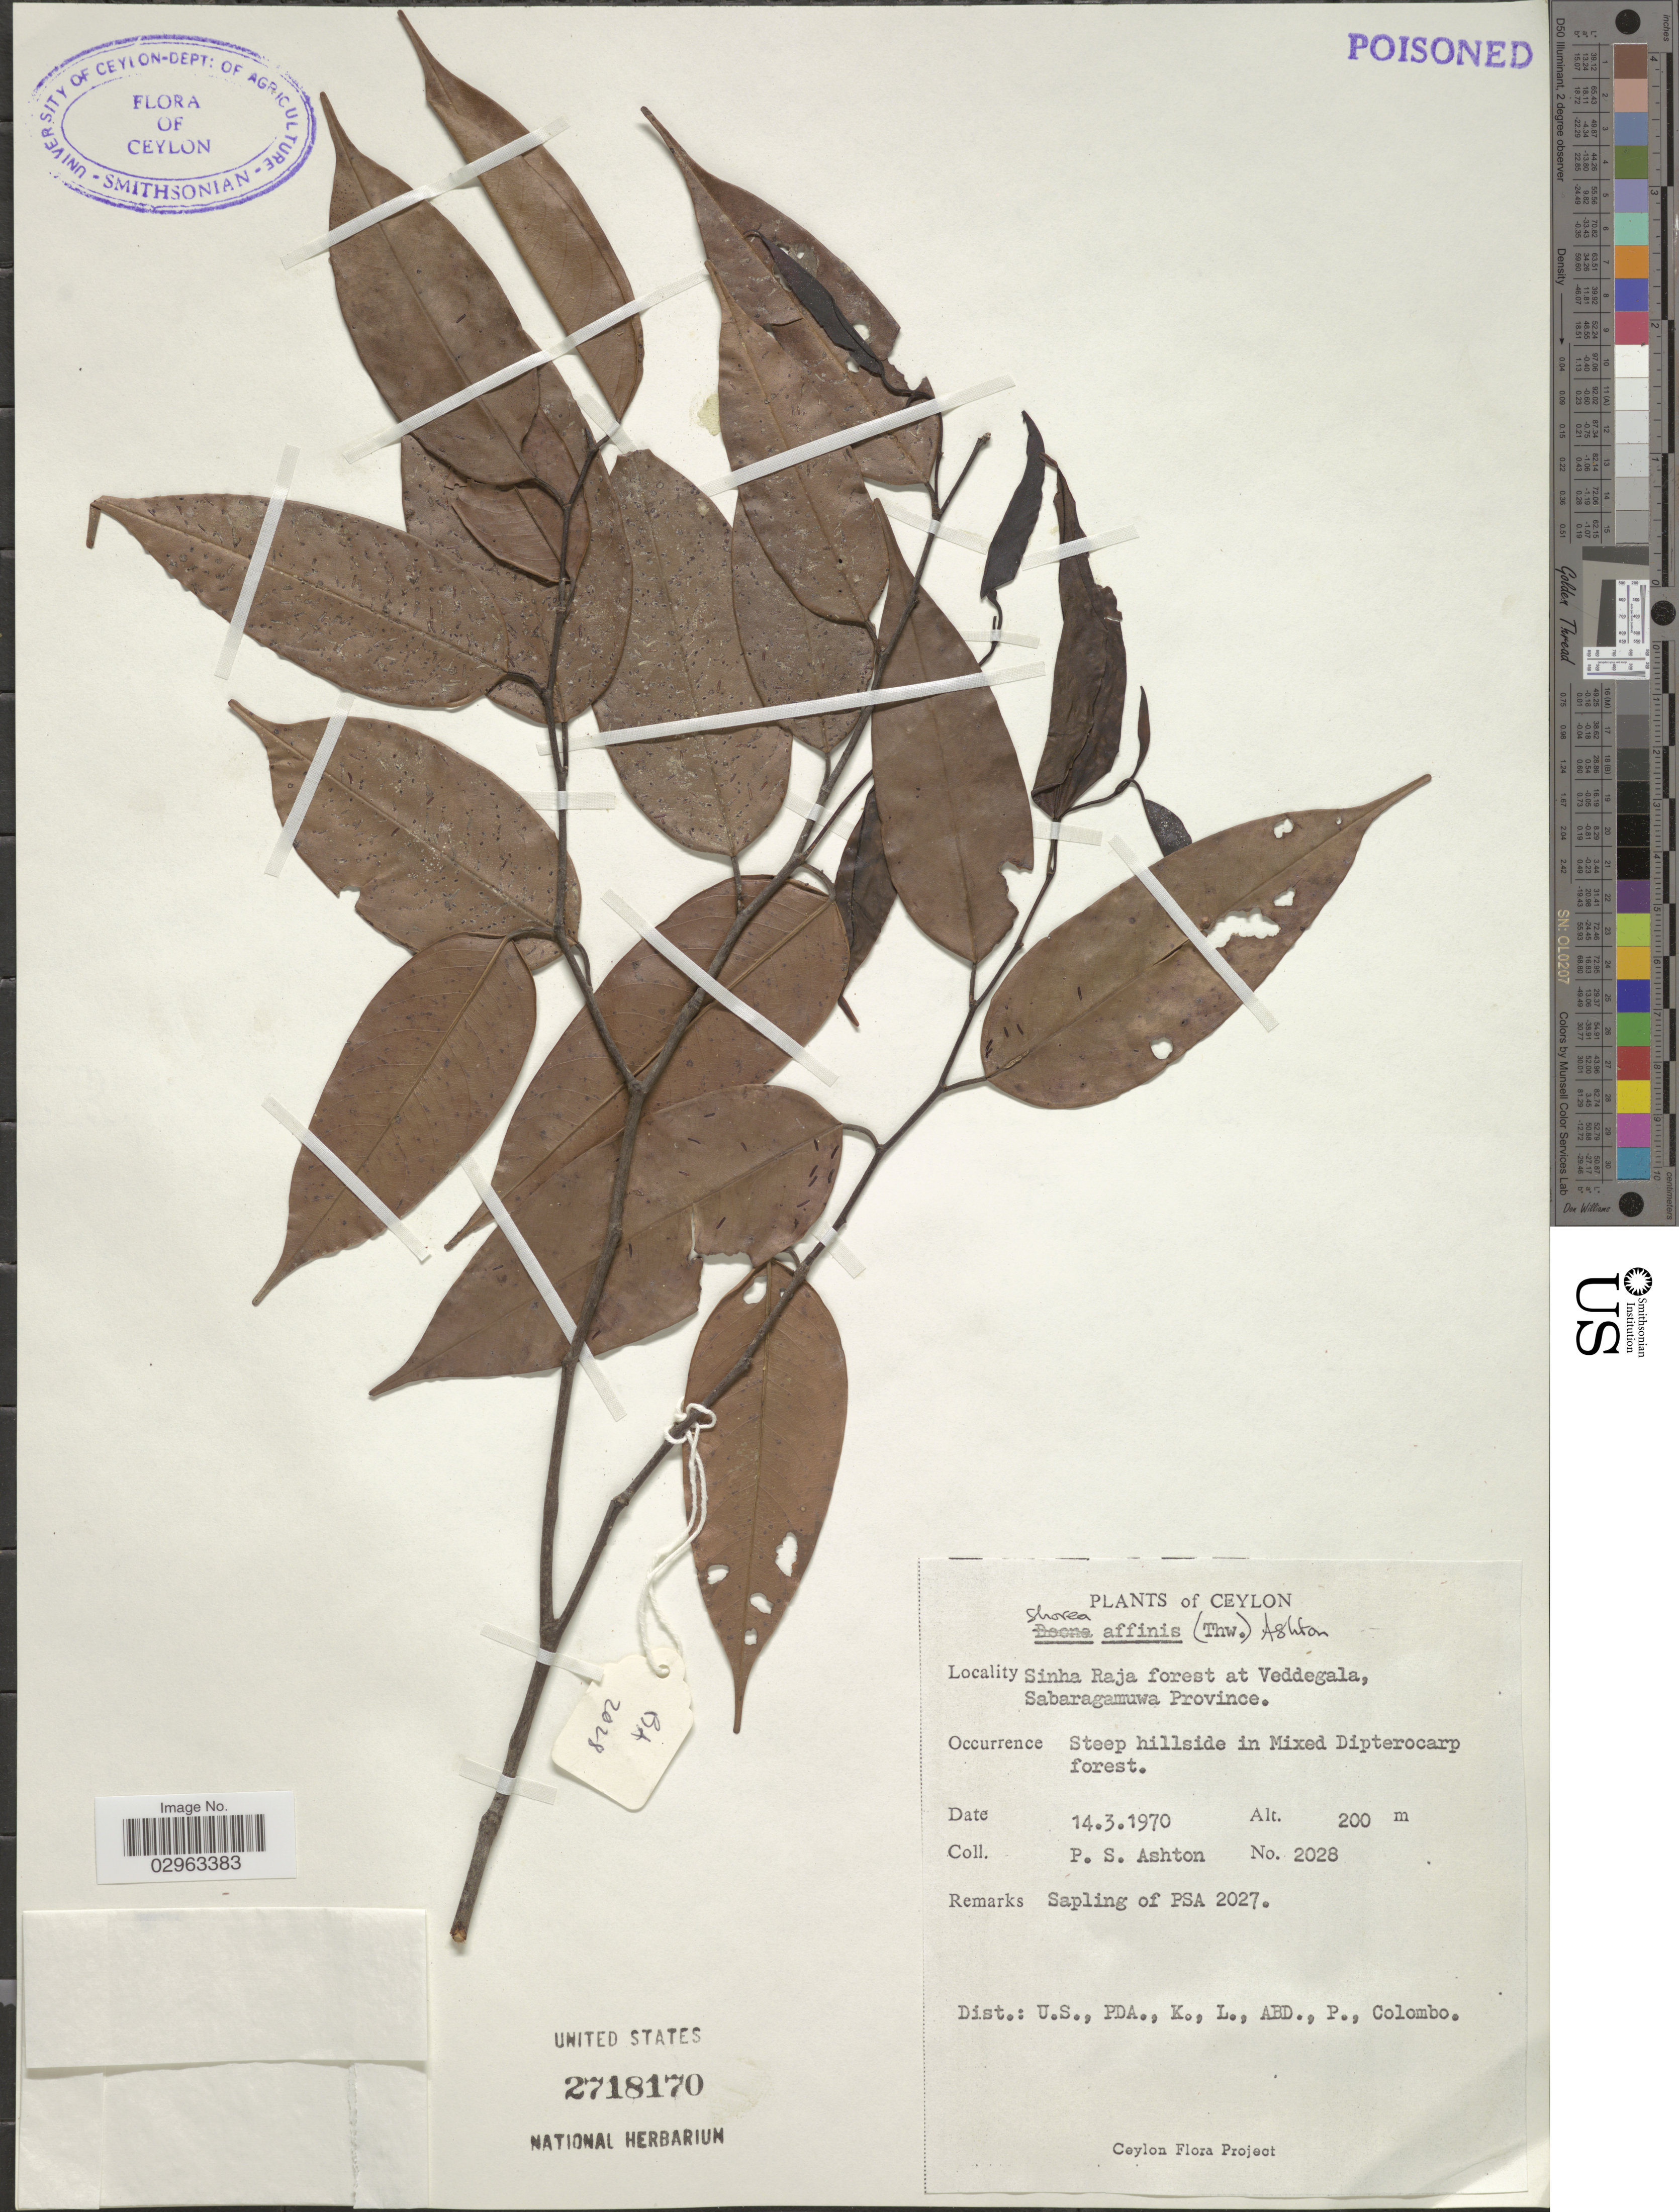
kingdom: Plantae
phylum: Tracheophyta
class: Magnoliopsida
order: Malvales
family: Dipterocarpaceae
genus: Doona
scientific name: Doona affinis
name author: Thwaites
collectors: P. S. Ashton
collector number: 2028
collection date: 1970-03-14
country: Sri Lanka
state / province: Sabaragamuwa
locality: Ceylon. Sinha Raja forest at Veddegala.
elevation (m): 200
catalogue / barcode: US 2718170